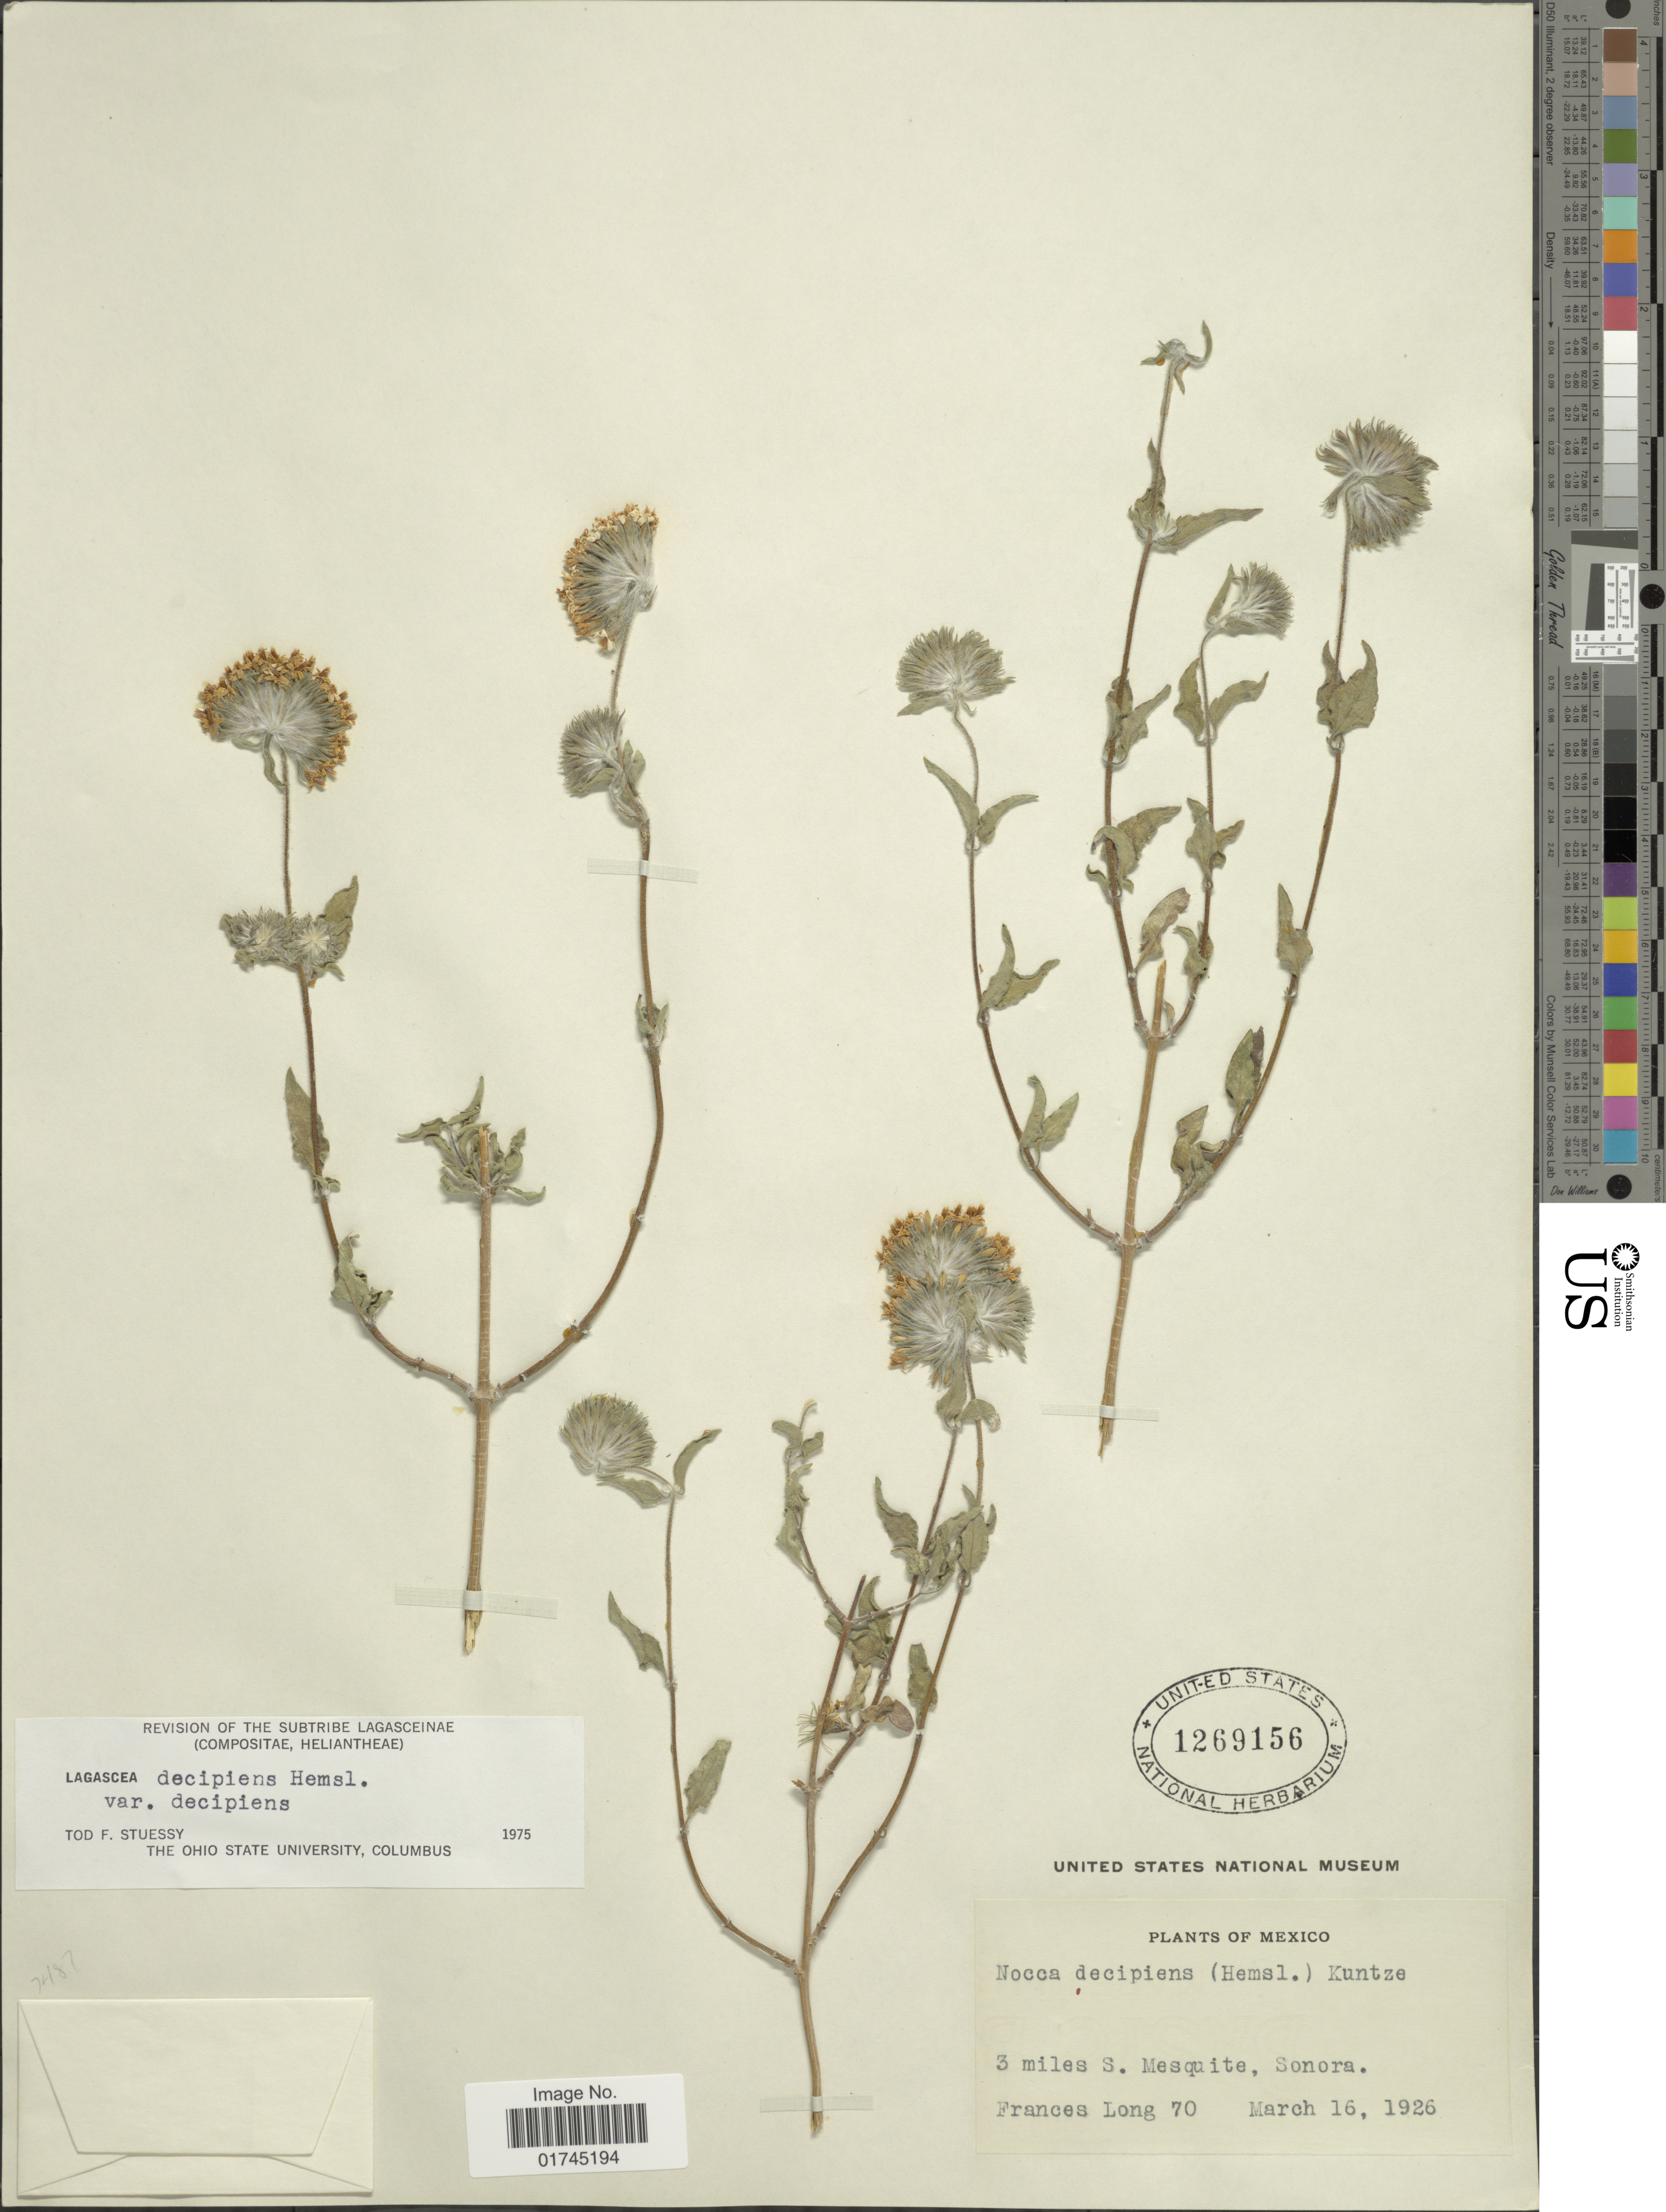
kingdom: Plantae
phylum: Tracheophyta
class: Magnoliopsida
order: Asterales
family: Asteraceae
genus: Lagascea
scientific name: Lagascea decipiens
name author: Hemsl.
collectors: F. Long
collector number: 70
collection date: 1926-03-16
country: Mexico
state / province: Sonora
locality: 3 miles S. Mesquite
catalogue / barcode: US 1269156